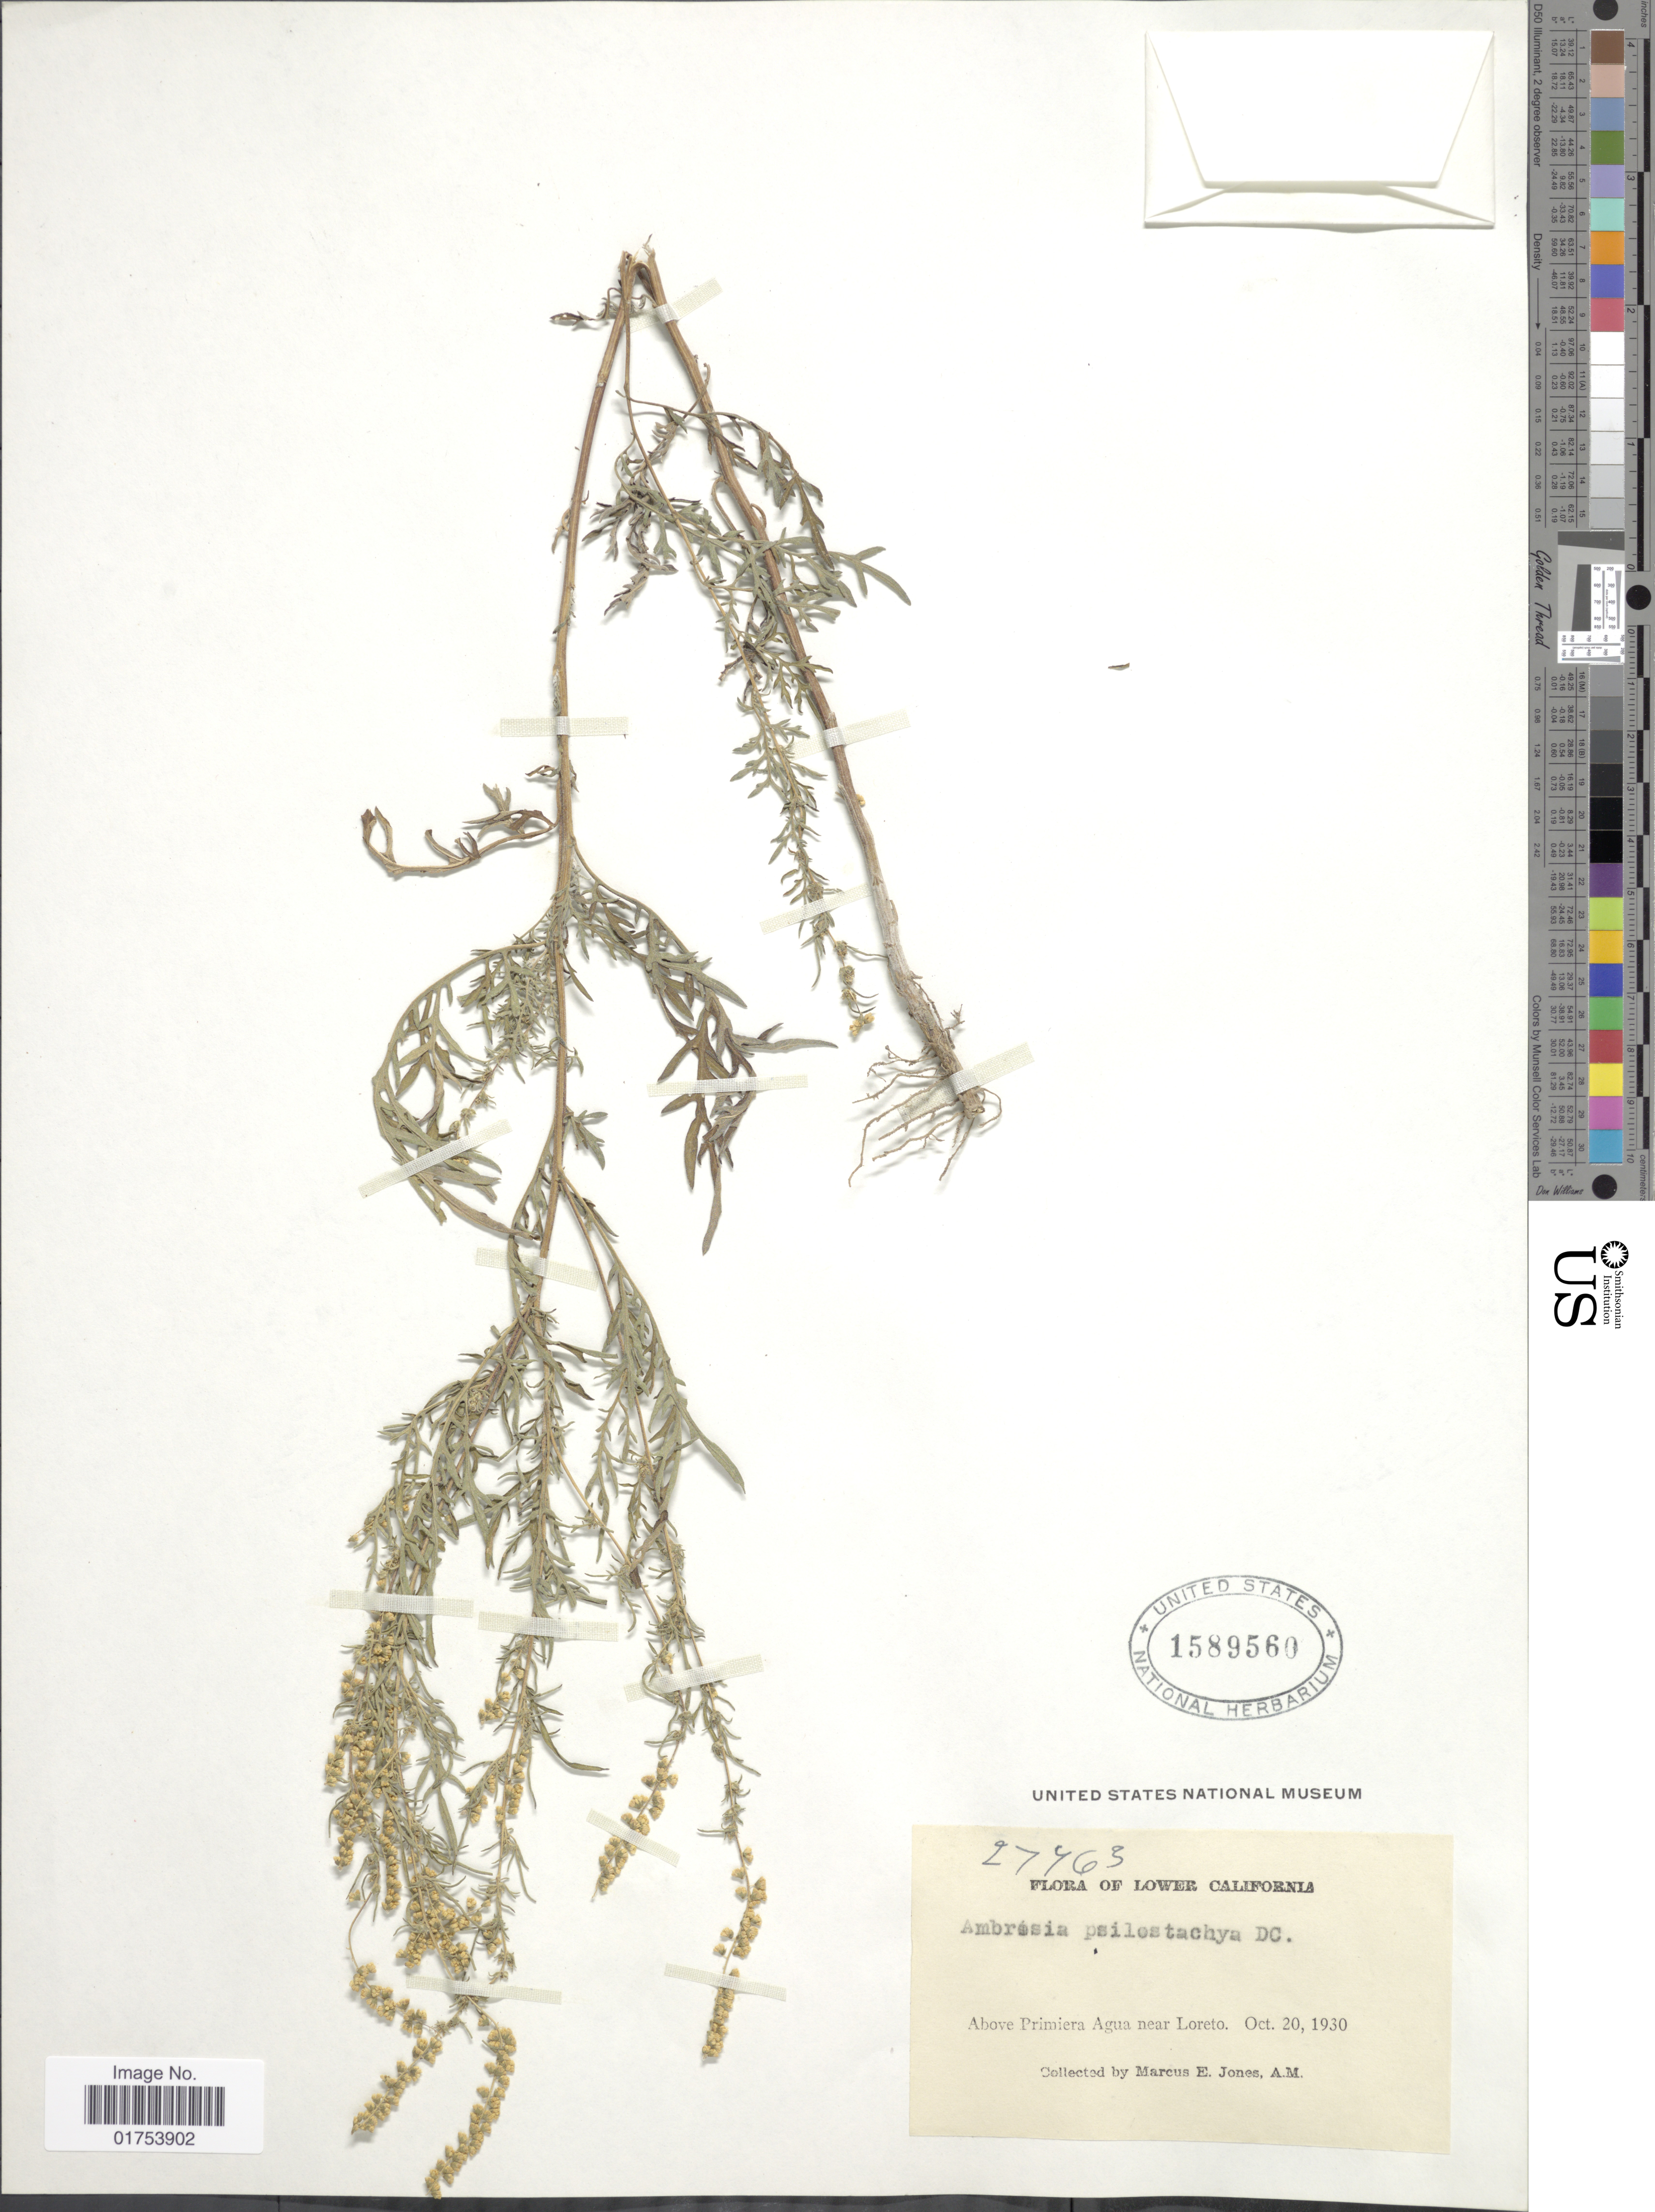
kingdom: Plantae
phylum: Tracheophyta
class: Magnoliopsida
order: Asterales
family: Asteraceae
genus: Ambrosia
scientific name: Ambrosia psilostachya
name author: DC.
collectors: M. E. Jones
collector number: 27763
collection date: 1930-10-20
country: Mexico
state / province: Baja California Norte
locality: Lower California, Above Primiera Agua near Loreto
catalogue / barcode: US 1589560